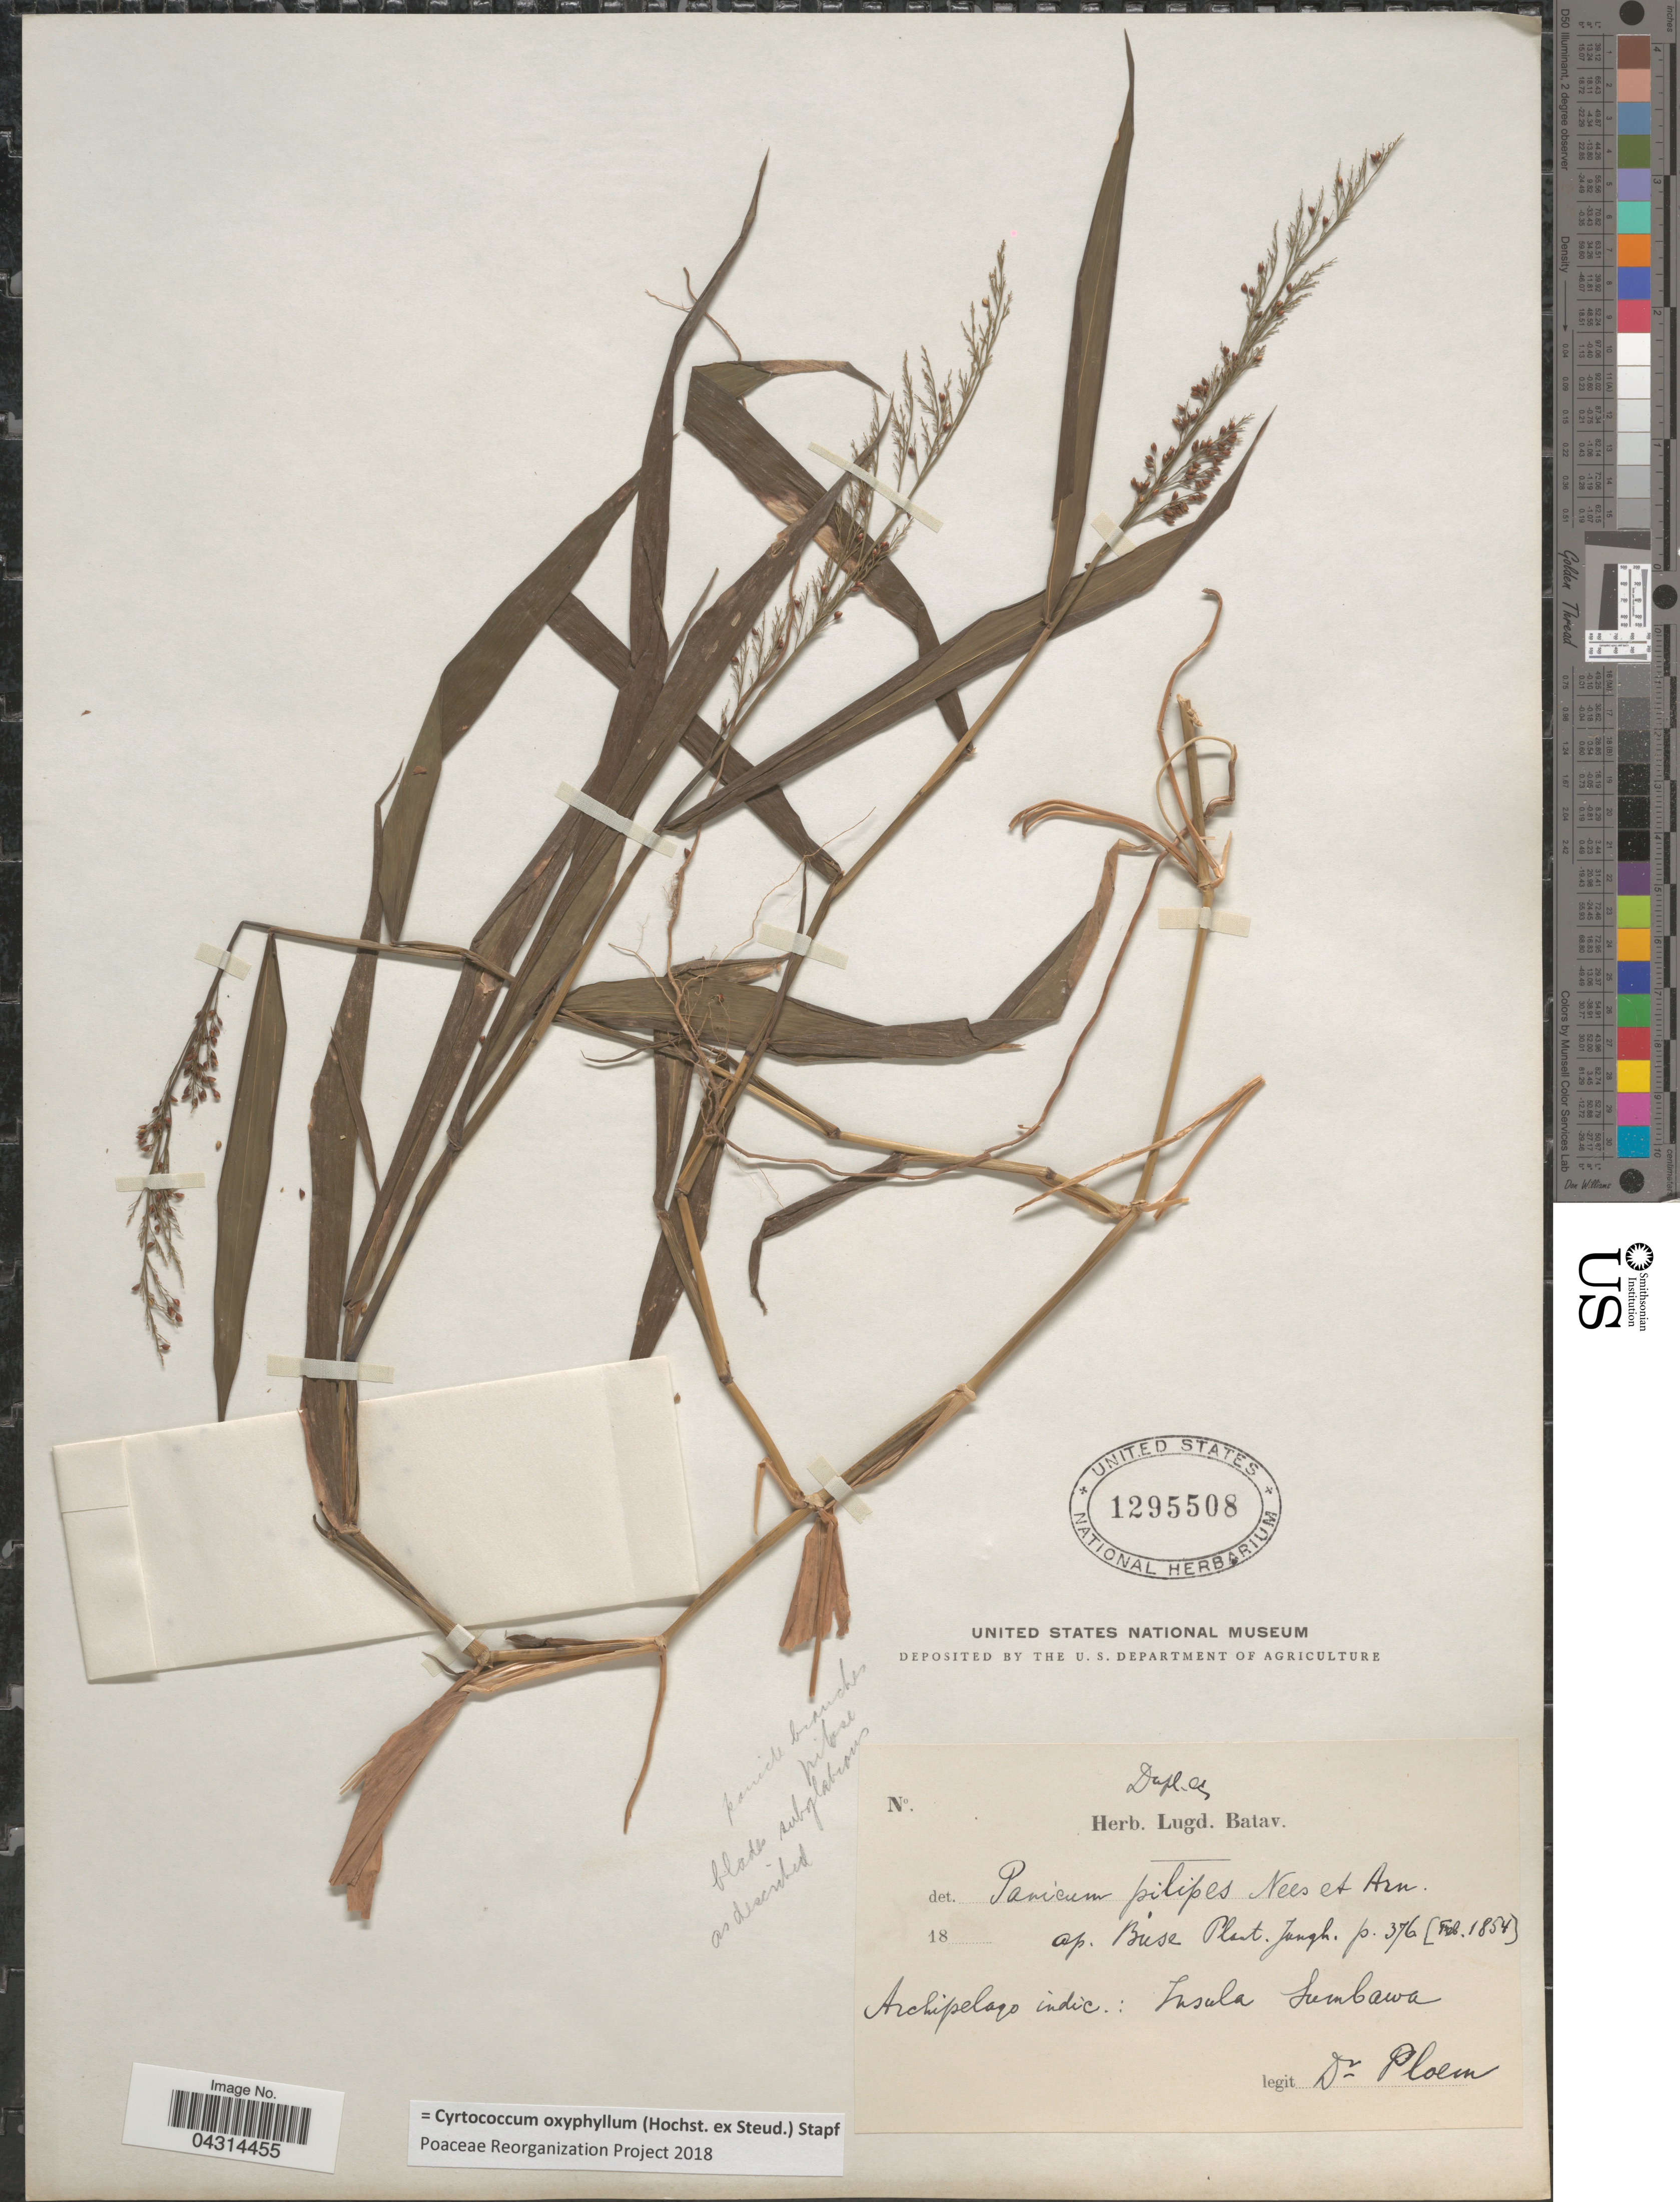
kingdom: Plantae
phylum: Tracheophyta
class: Liliopsida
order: Poales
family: Poaceae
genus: Cyrtococcum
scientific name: Cyrtococcum oxyphyllum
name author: (Steud.) Stapf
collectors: -. Ploem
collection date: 1854-02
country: Indonesia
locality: Archipelago indic.: Insula Sumbawa.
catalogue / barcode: US 1295508